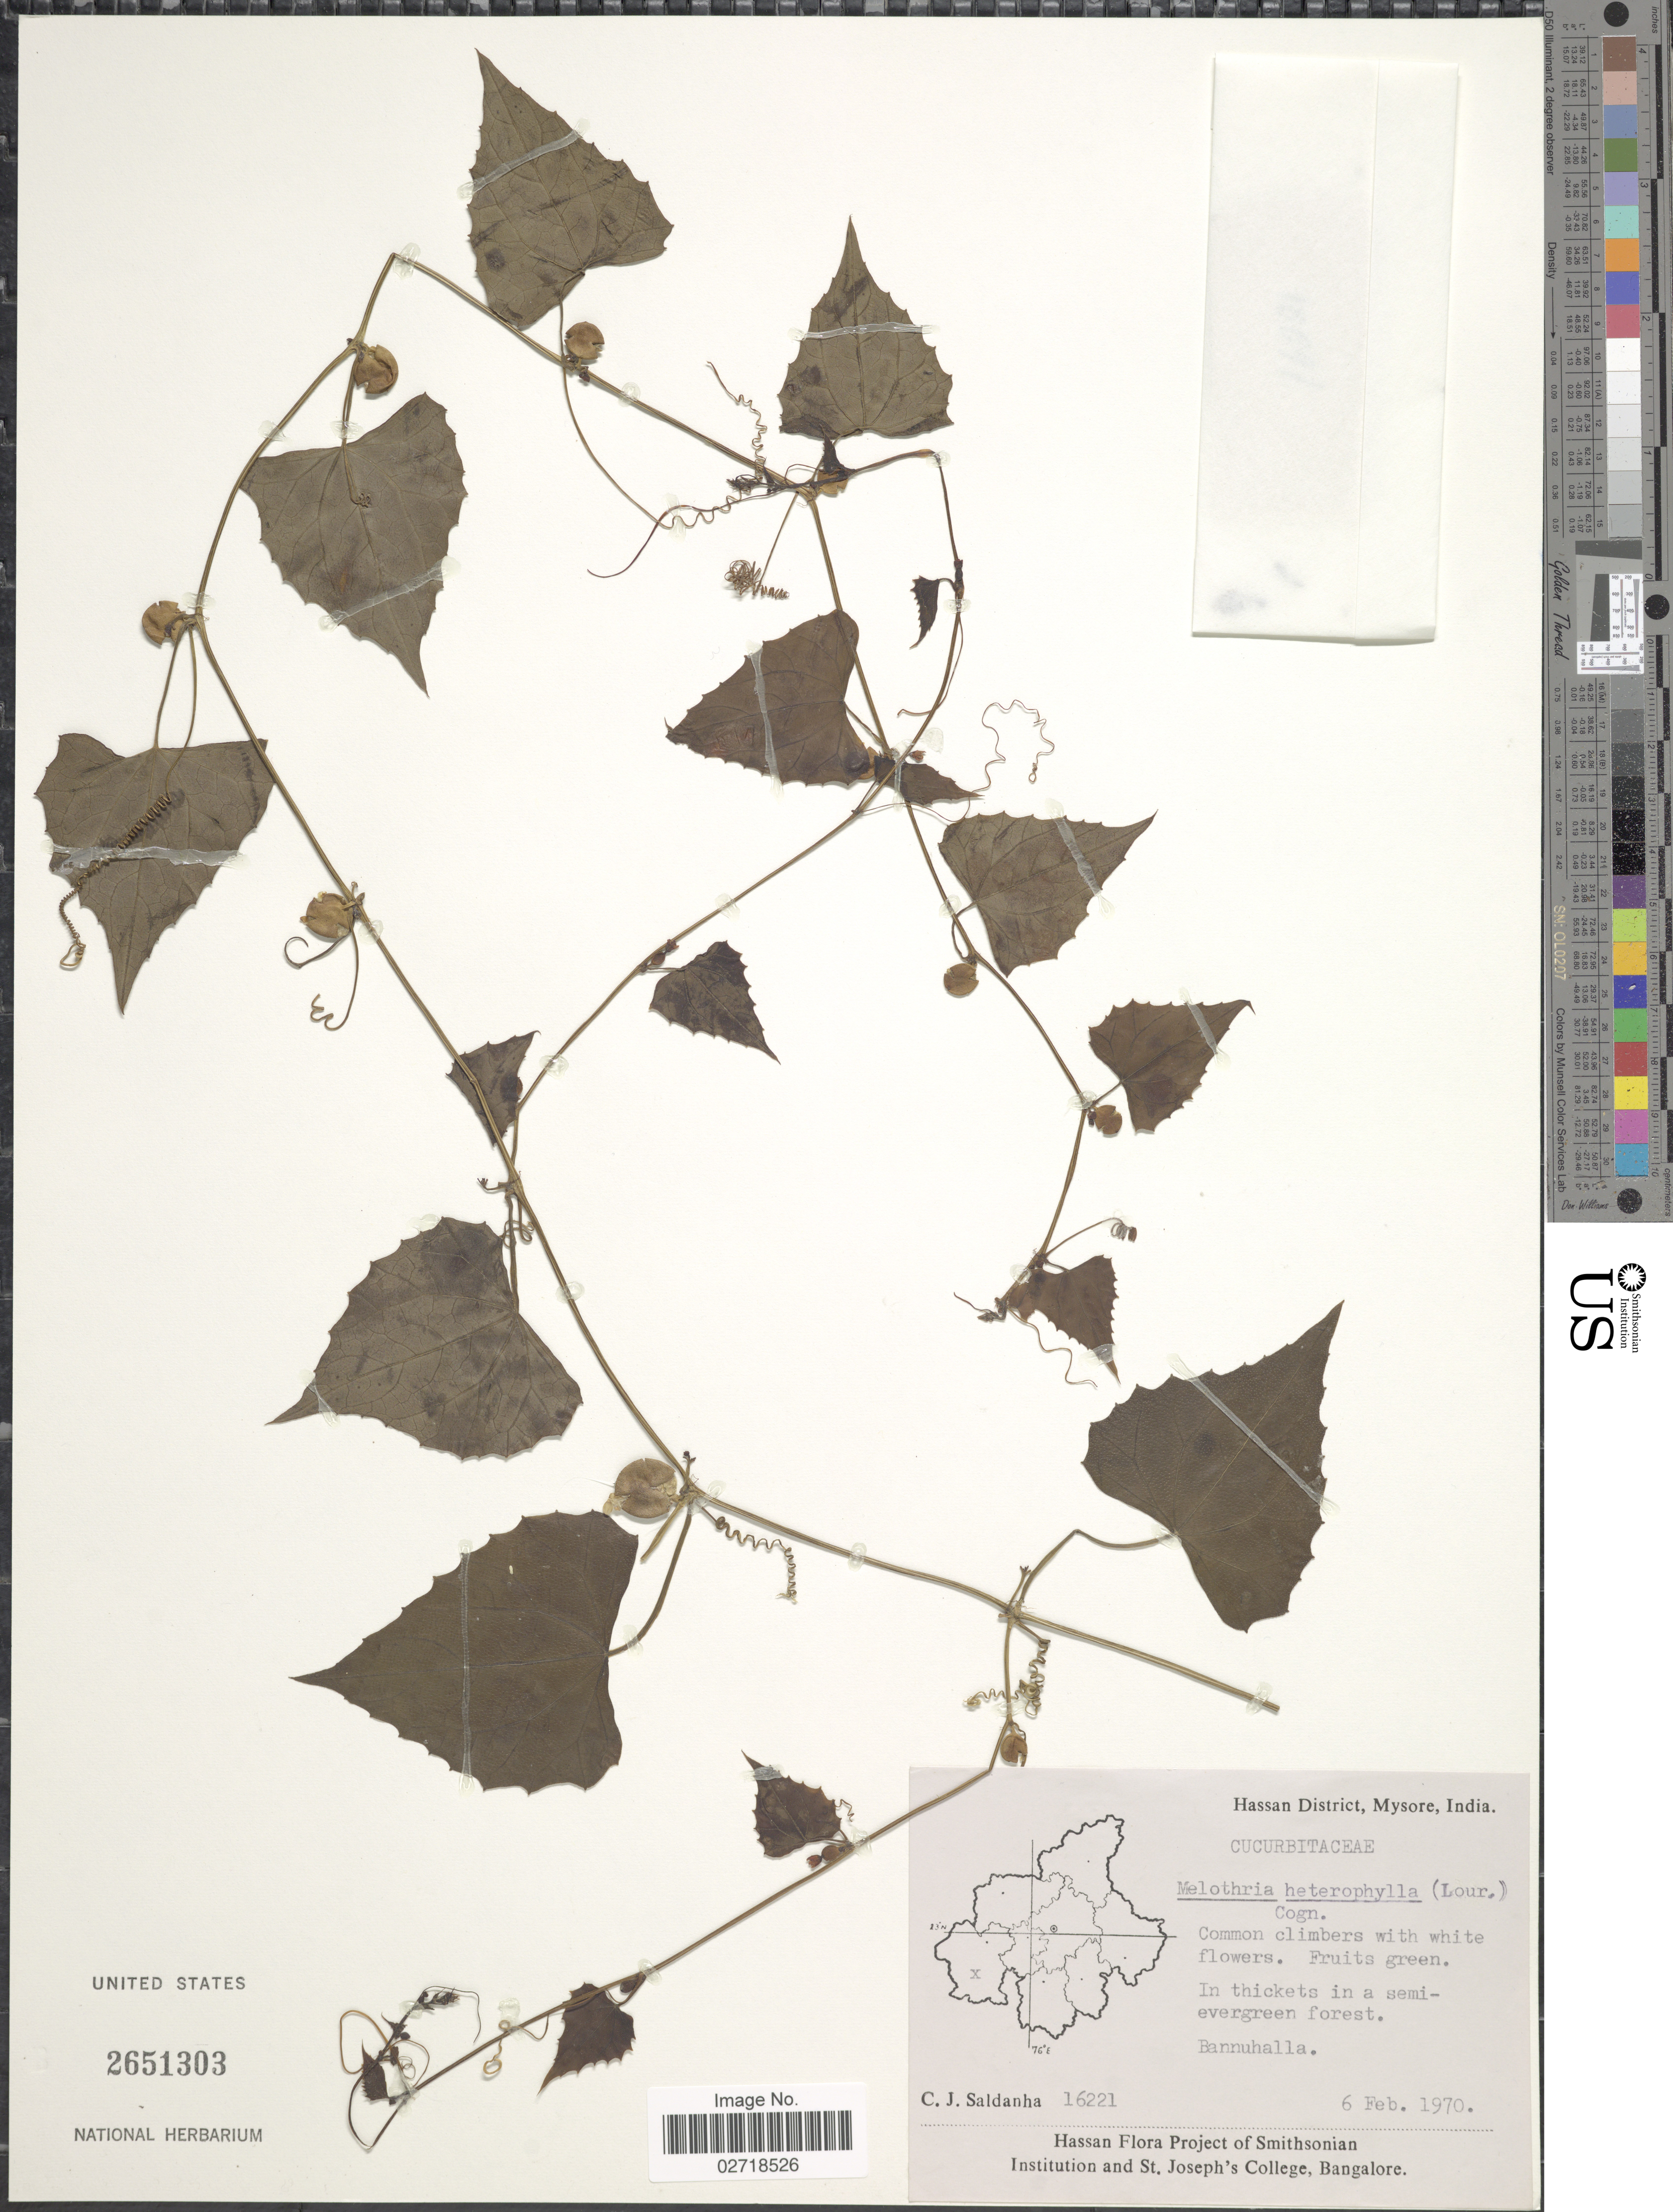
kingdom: Plantae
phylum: Tracheophyta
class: Magnoliopsida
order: Cucurbitales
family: Cucurbitaceae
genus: Zehneria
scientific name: Zehneria sp.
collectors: C. J. Saldanha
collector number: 16221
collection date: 1970-02-06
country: India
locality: Hassan District, Mysore, Bannuhalla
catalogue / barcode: US 2651303